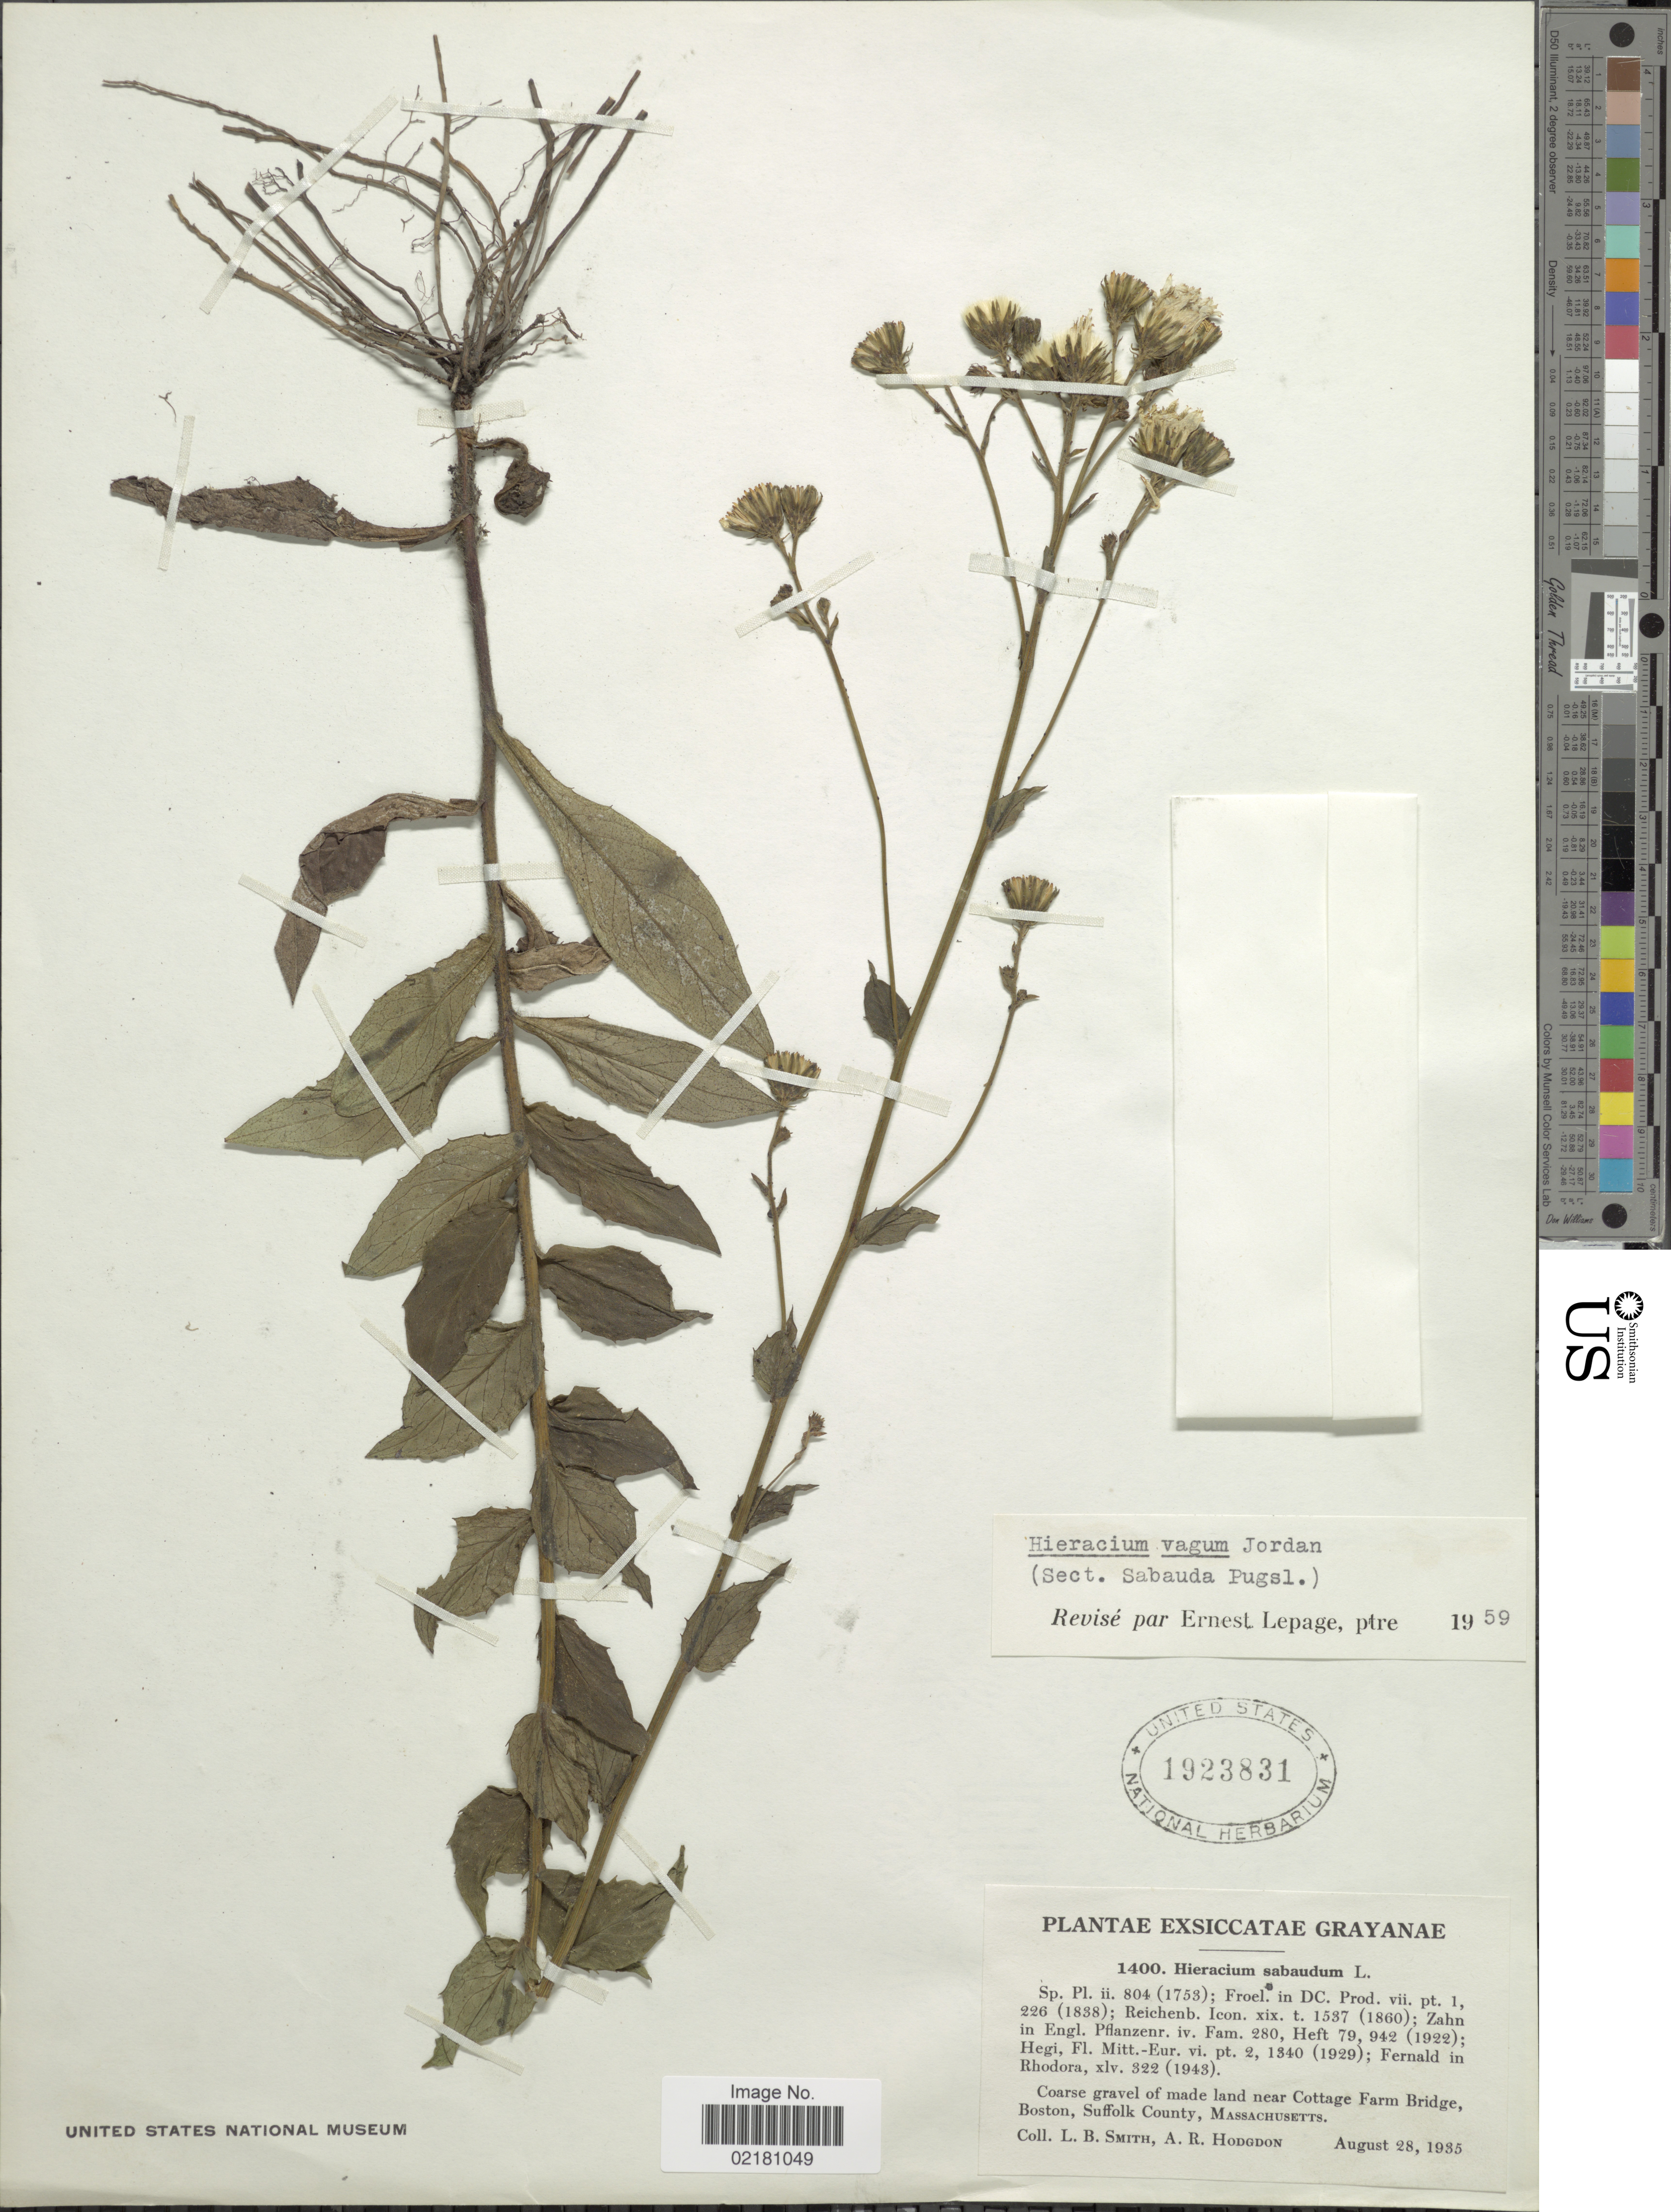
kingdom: Plantae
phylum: Tracheophyta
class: Magnoliopsida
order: Asterales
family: Asteraceae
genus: Hieracium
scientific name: Hieracium sabaudum subsp. vagum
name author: Zahn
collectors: L. Smith & A. R. Hodgdon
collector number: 1400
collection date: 1935-08-28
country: United States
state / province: Massachusetts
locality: Coarse gravel of made land near Cottage Farm Bridge, Boston, Suffolk County, Massachusetts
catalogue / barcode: US 1923831